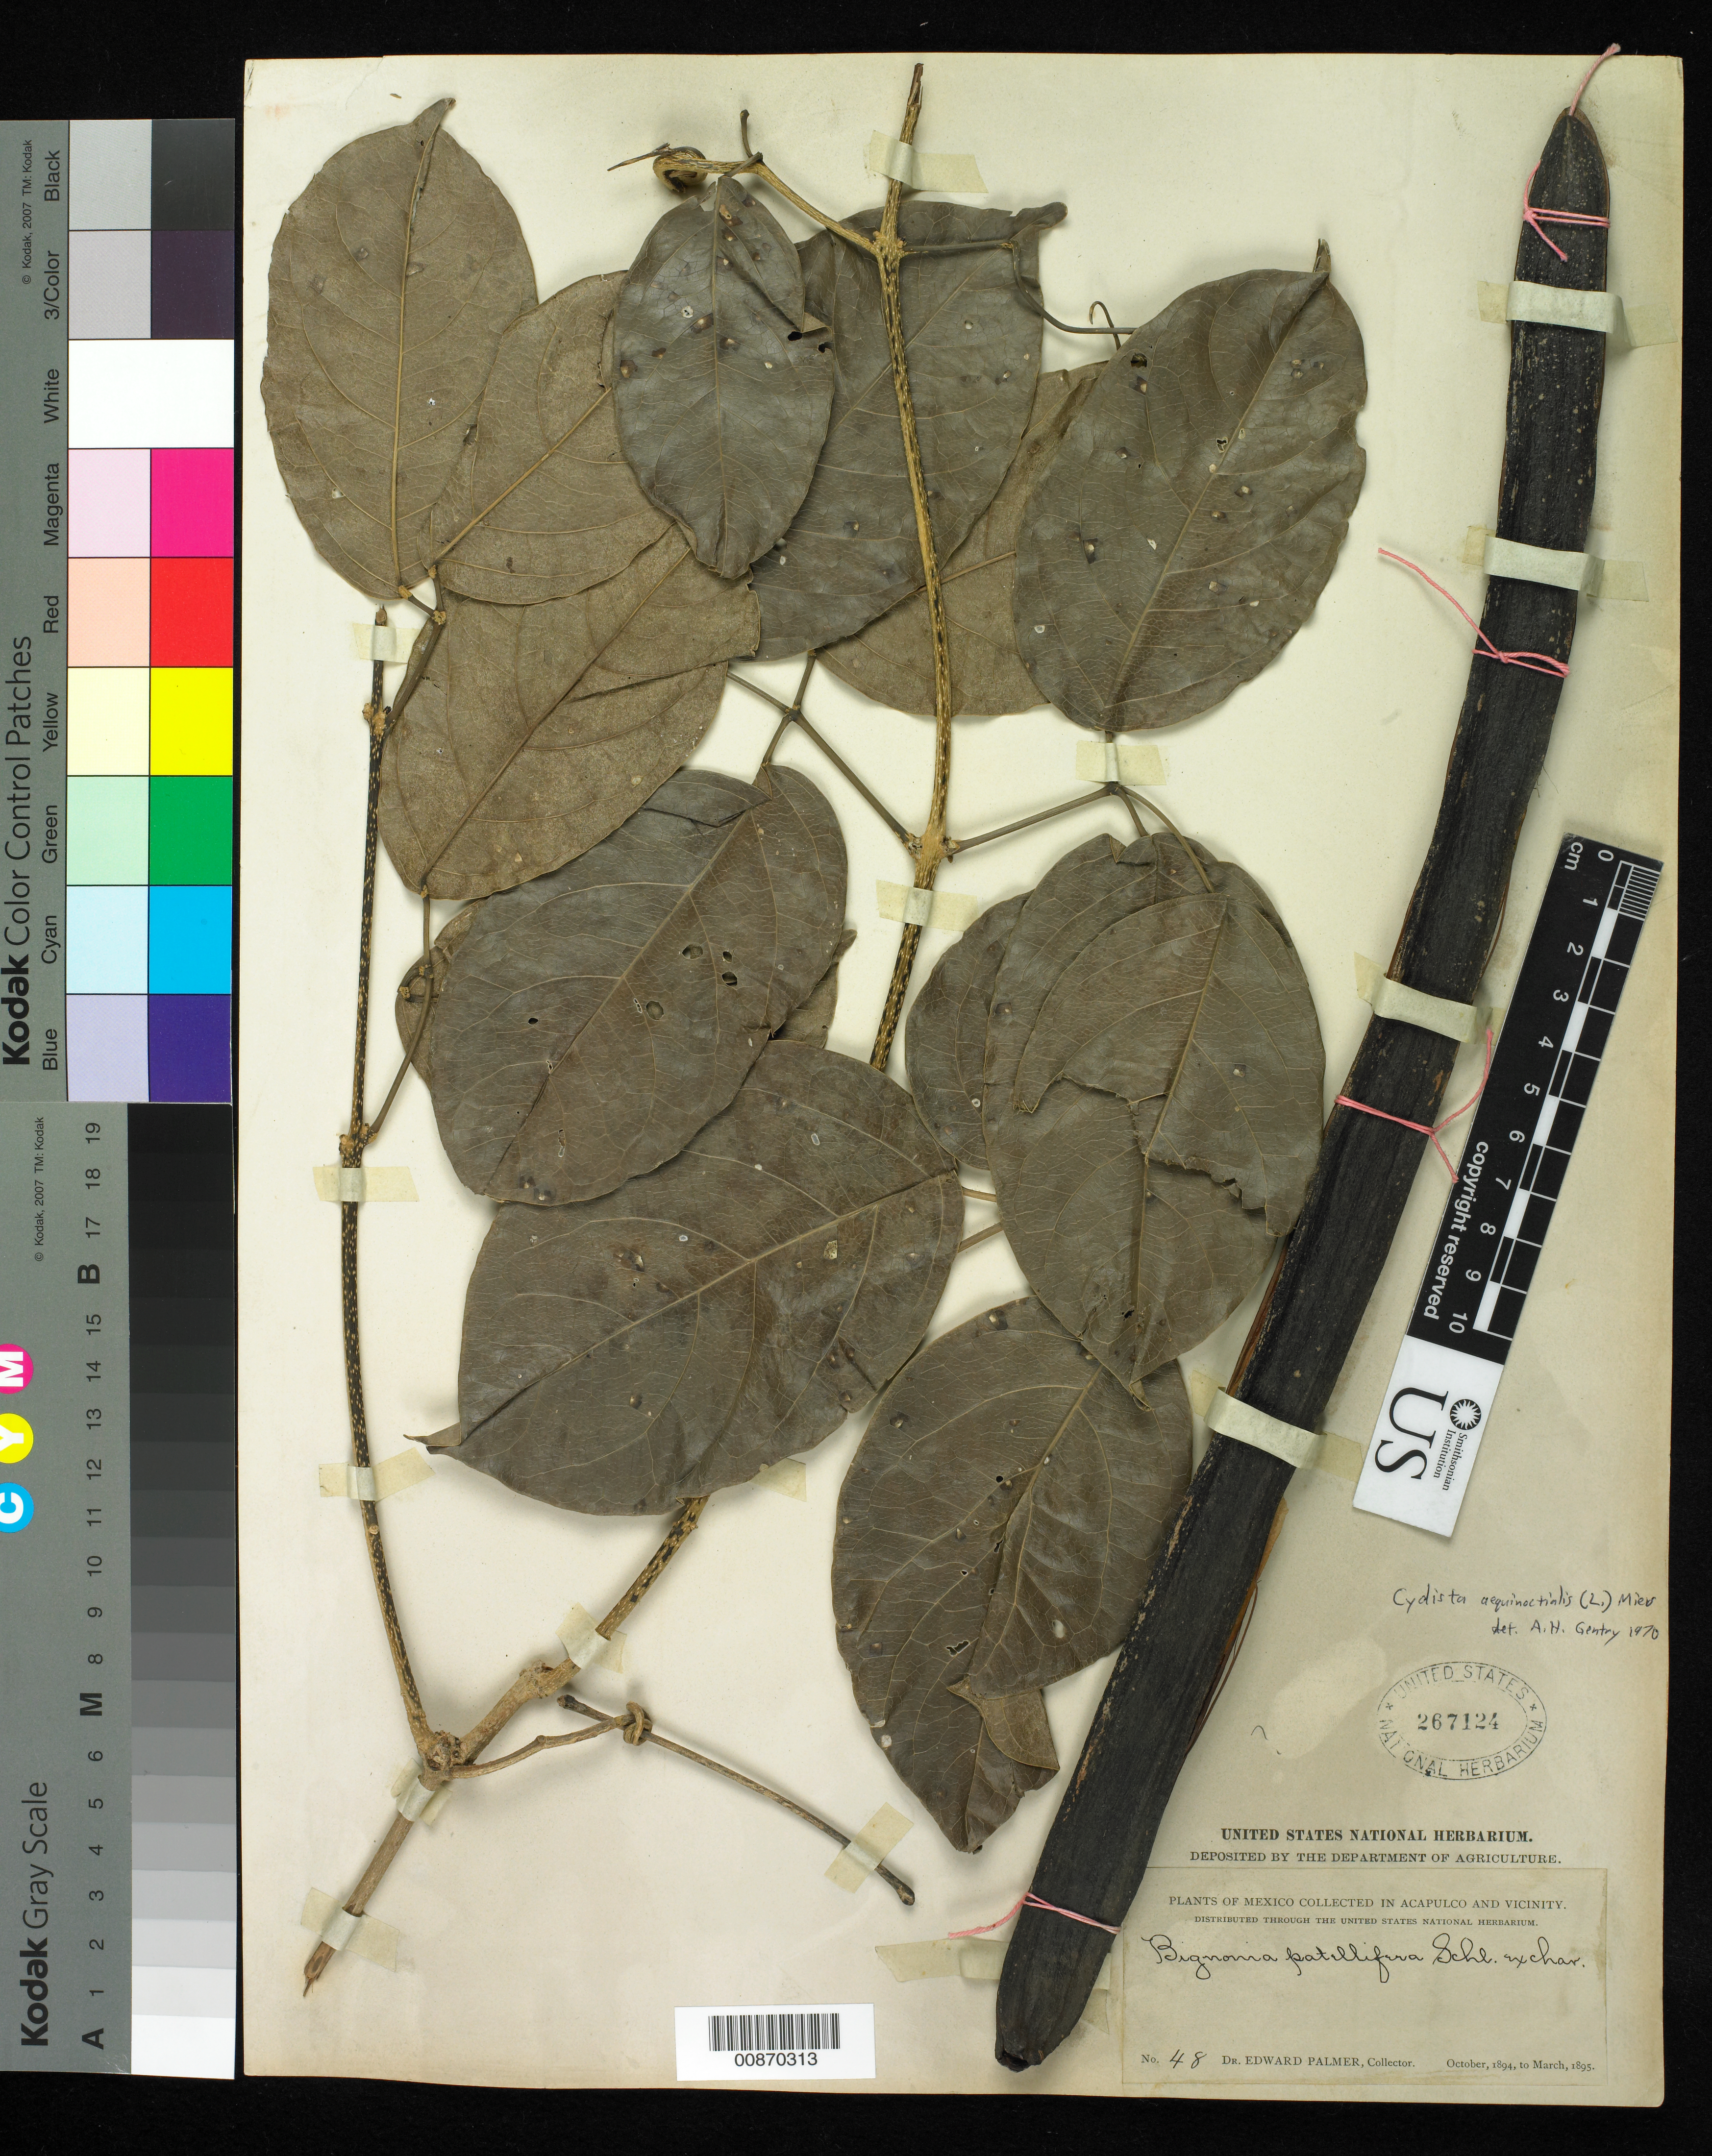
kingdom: Plantae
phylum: Tracheophyta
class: Magnoliopsida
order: Lamiales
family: Bignoniaceae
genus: Bignonia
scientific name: Bignonia aequinoctialis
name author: L.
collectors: E. Palmer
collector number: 48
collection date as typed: Oct 1894 to -- Mar 1895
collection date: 1894-10/1895-03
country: Mexico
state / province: Guerrero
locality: Acapulco, Guerrero and vicinity.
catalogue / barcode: US 267124